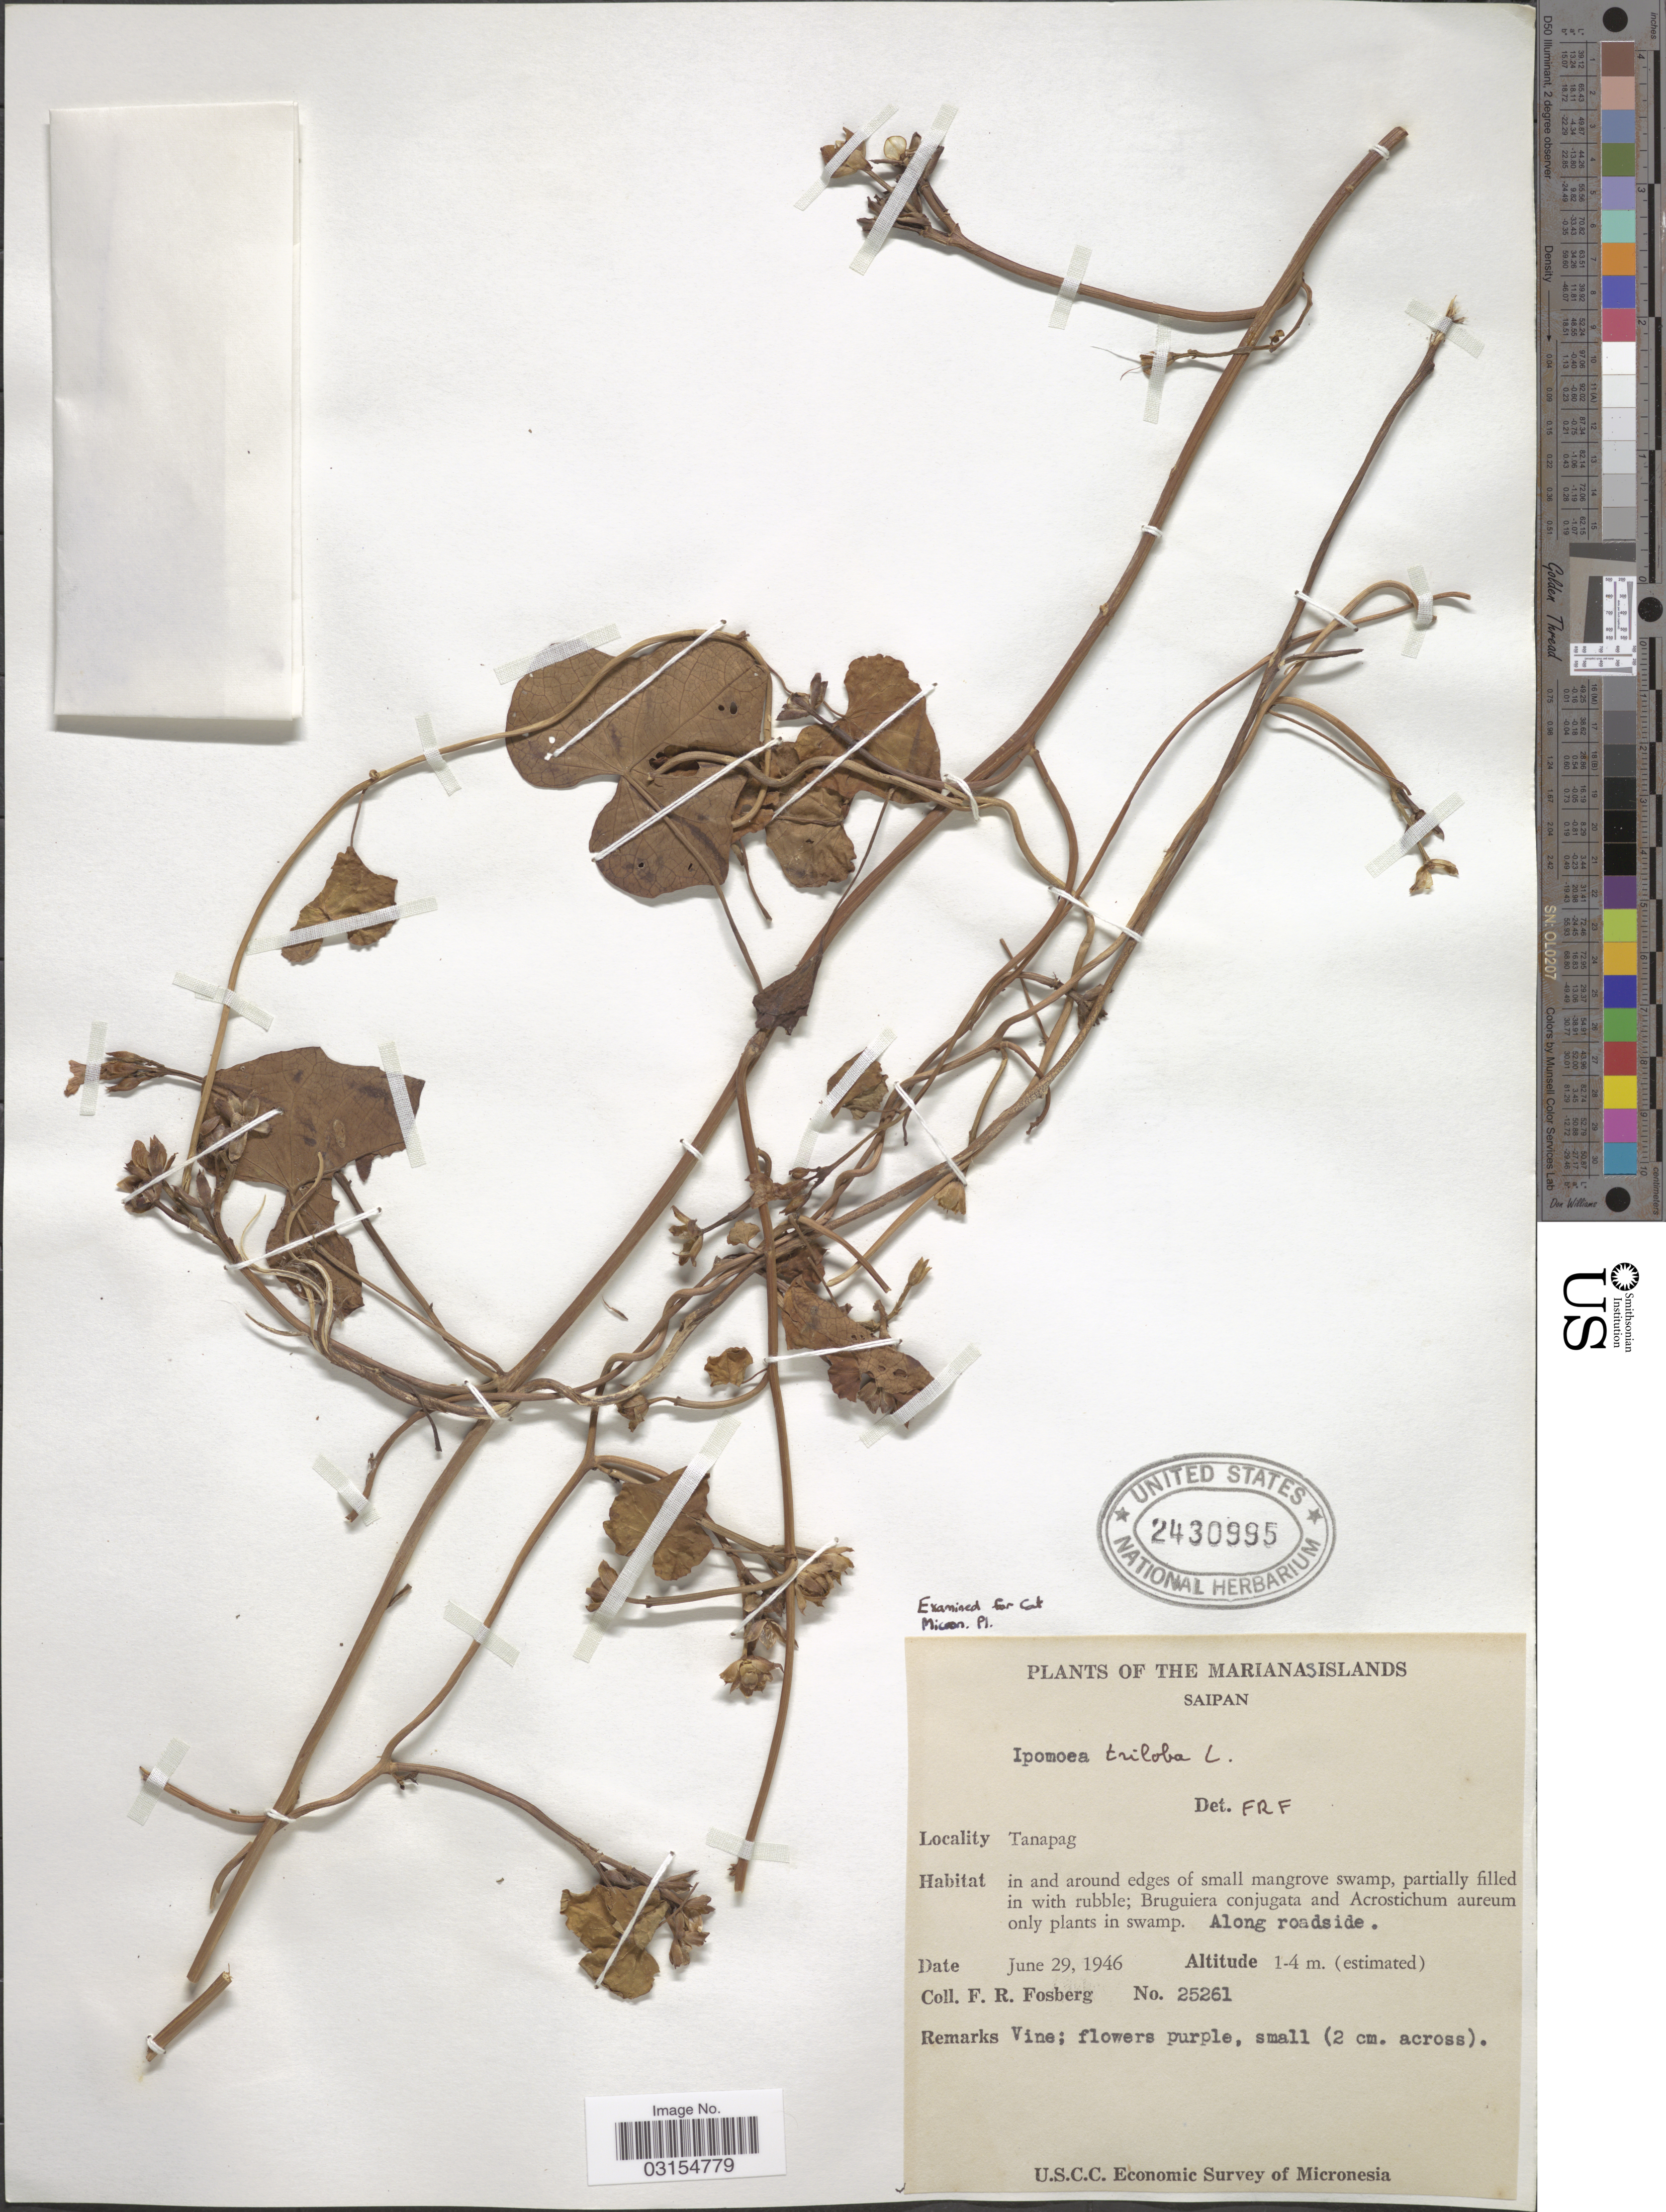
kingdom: Plantae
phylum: Tracheophyta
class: Magnoliopsida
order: Solanales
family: Convolvulaceae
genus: Ipomoea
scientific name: Ipomoea triloba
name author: L.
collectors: F. R. Fosberg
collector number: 25261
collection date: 1946-06-29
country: Northern Mariana Islands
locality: The Marianas Islands, Saipan, Tanapag.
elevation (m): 1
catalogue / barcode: US 2430995